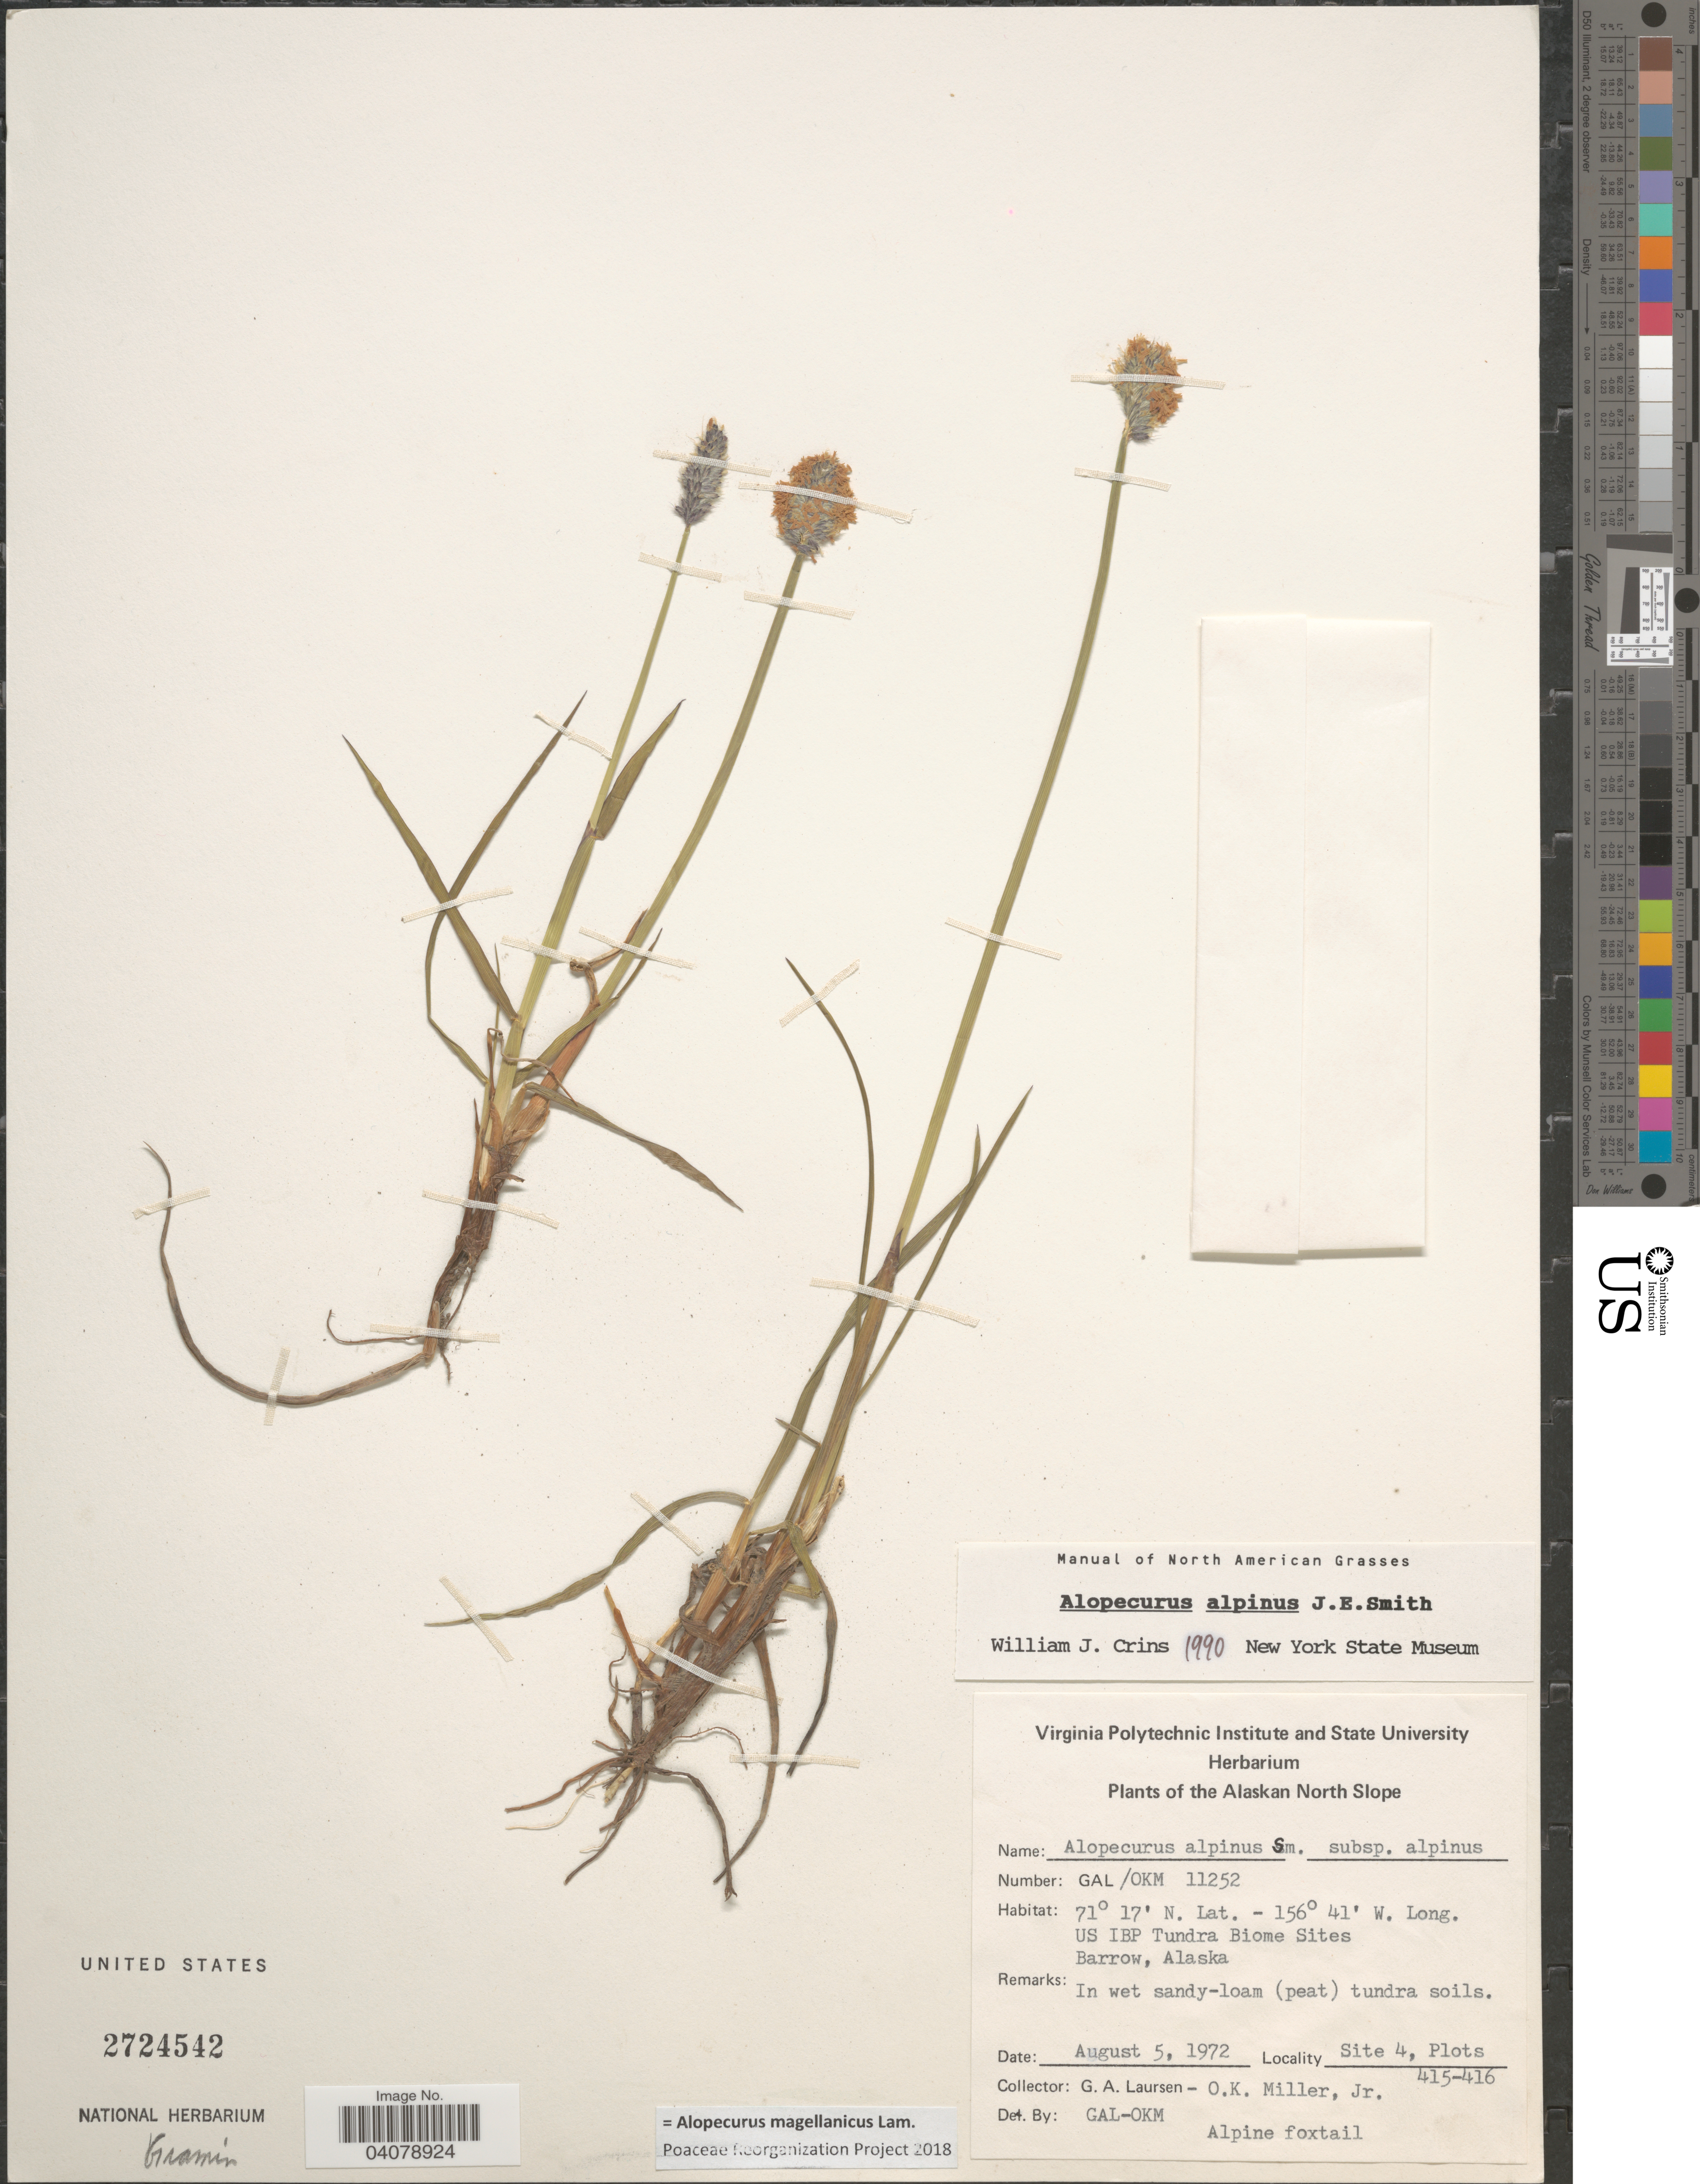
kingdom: Plantae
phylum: Tracheophyta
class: Liliopsida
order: Poales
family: Poaceae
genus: Alopecurus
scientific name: Alopecurus magellanicus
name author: Lam.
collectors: G. Laursen & O. Miller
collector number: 415-416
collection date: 1972-08-05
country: United States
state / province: Alaska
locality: The Alaskan North Slope. US IBP Tundra Biome Sites Barrow. Site 4, Plots.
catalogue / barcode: US 2724542